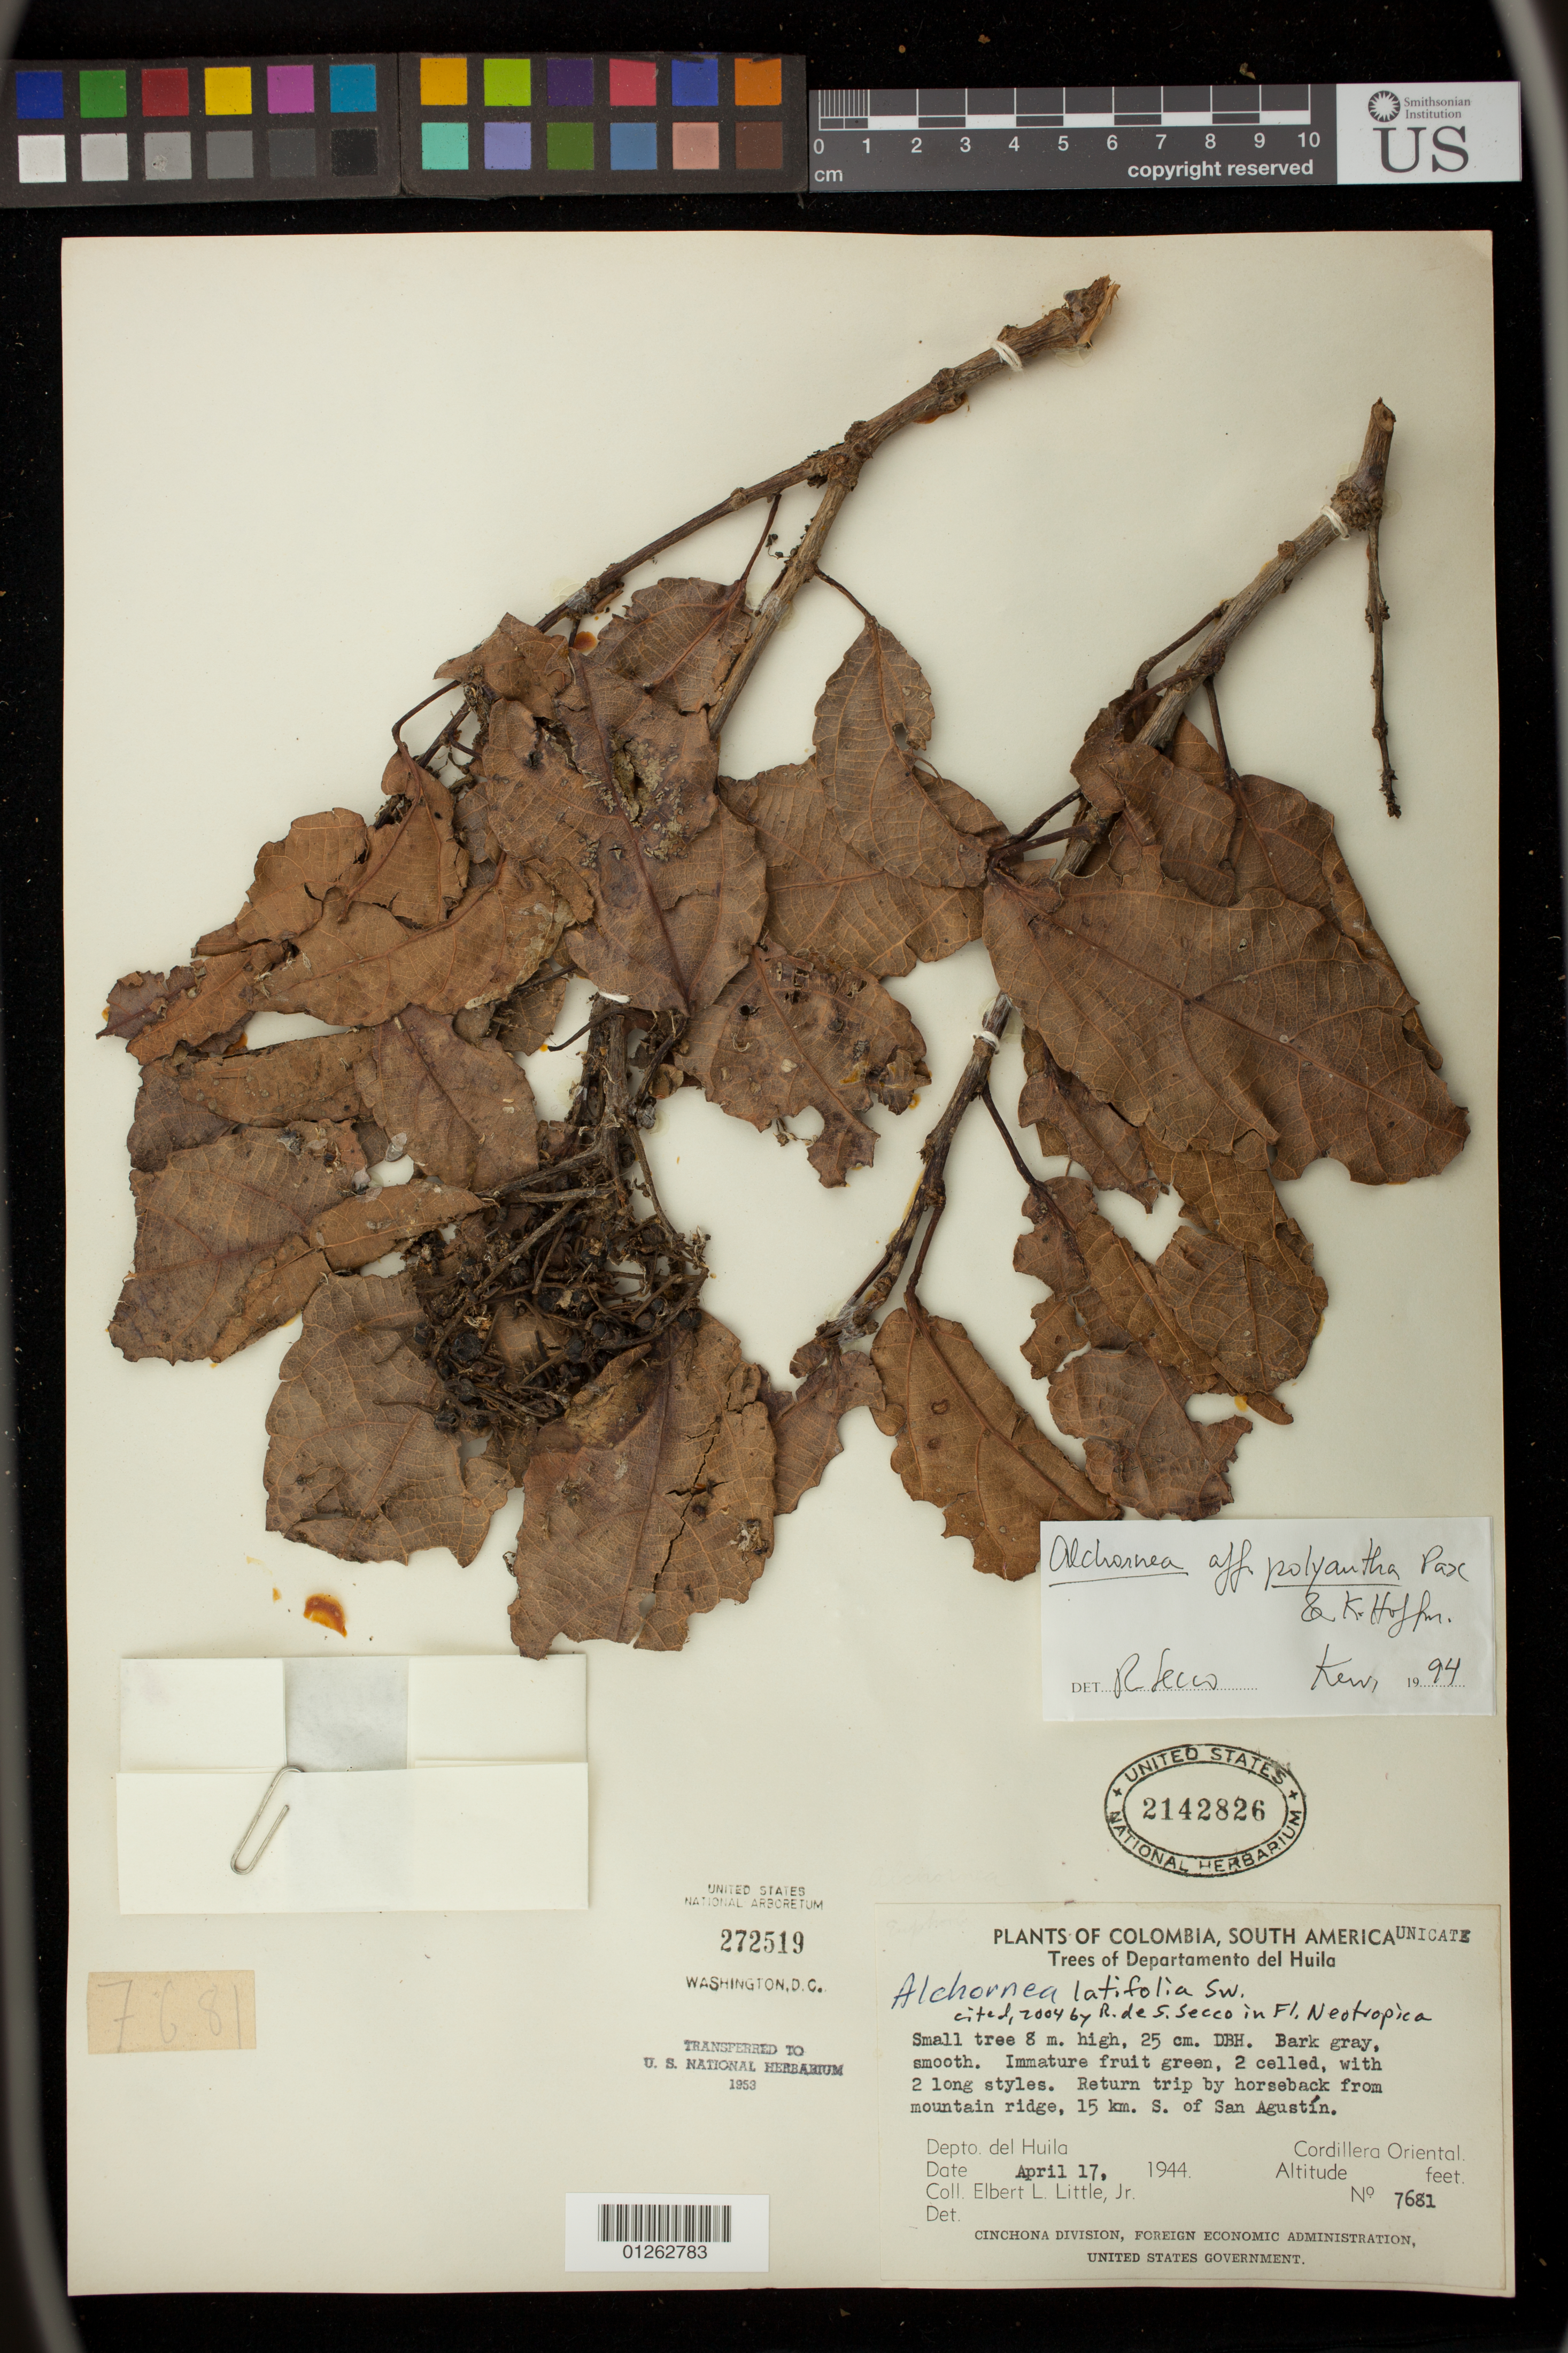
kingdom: Plantae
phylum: Tracheophyta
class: Magnoliopsida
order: Malpighiales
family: Euphorbiaceae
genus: Alchornea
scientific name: Alchornea latifolia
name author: Sw.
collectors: E. L. Little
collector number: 7681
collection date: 1944-04-17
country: Colombia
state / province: Huila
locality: Cordillera Oriental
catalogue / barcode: US 2142826